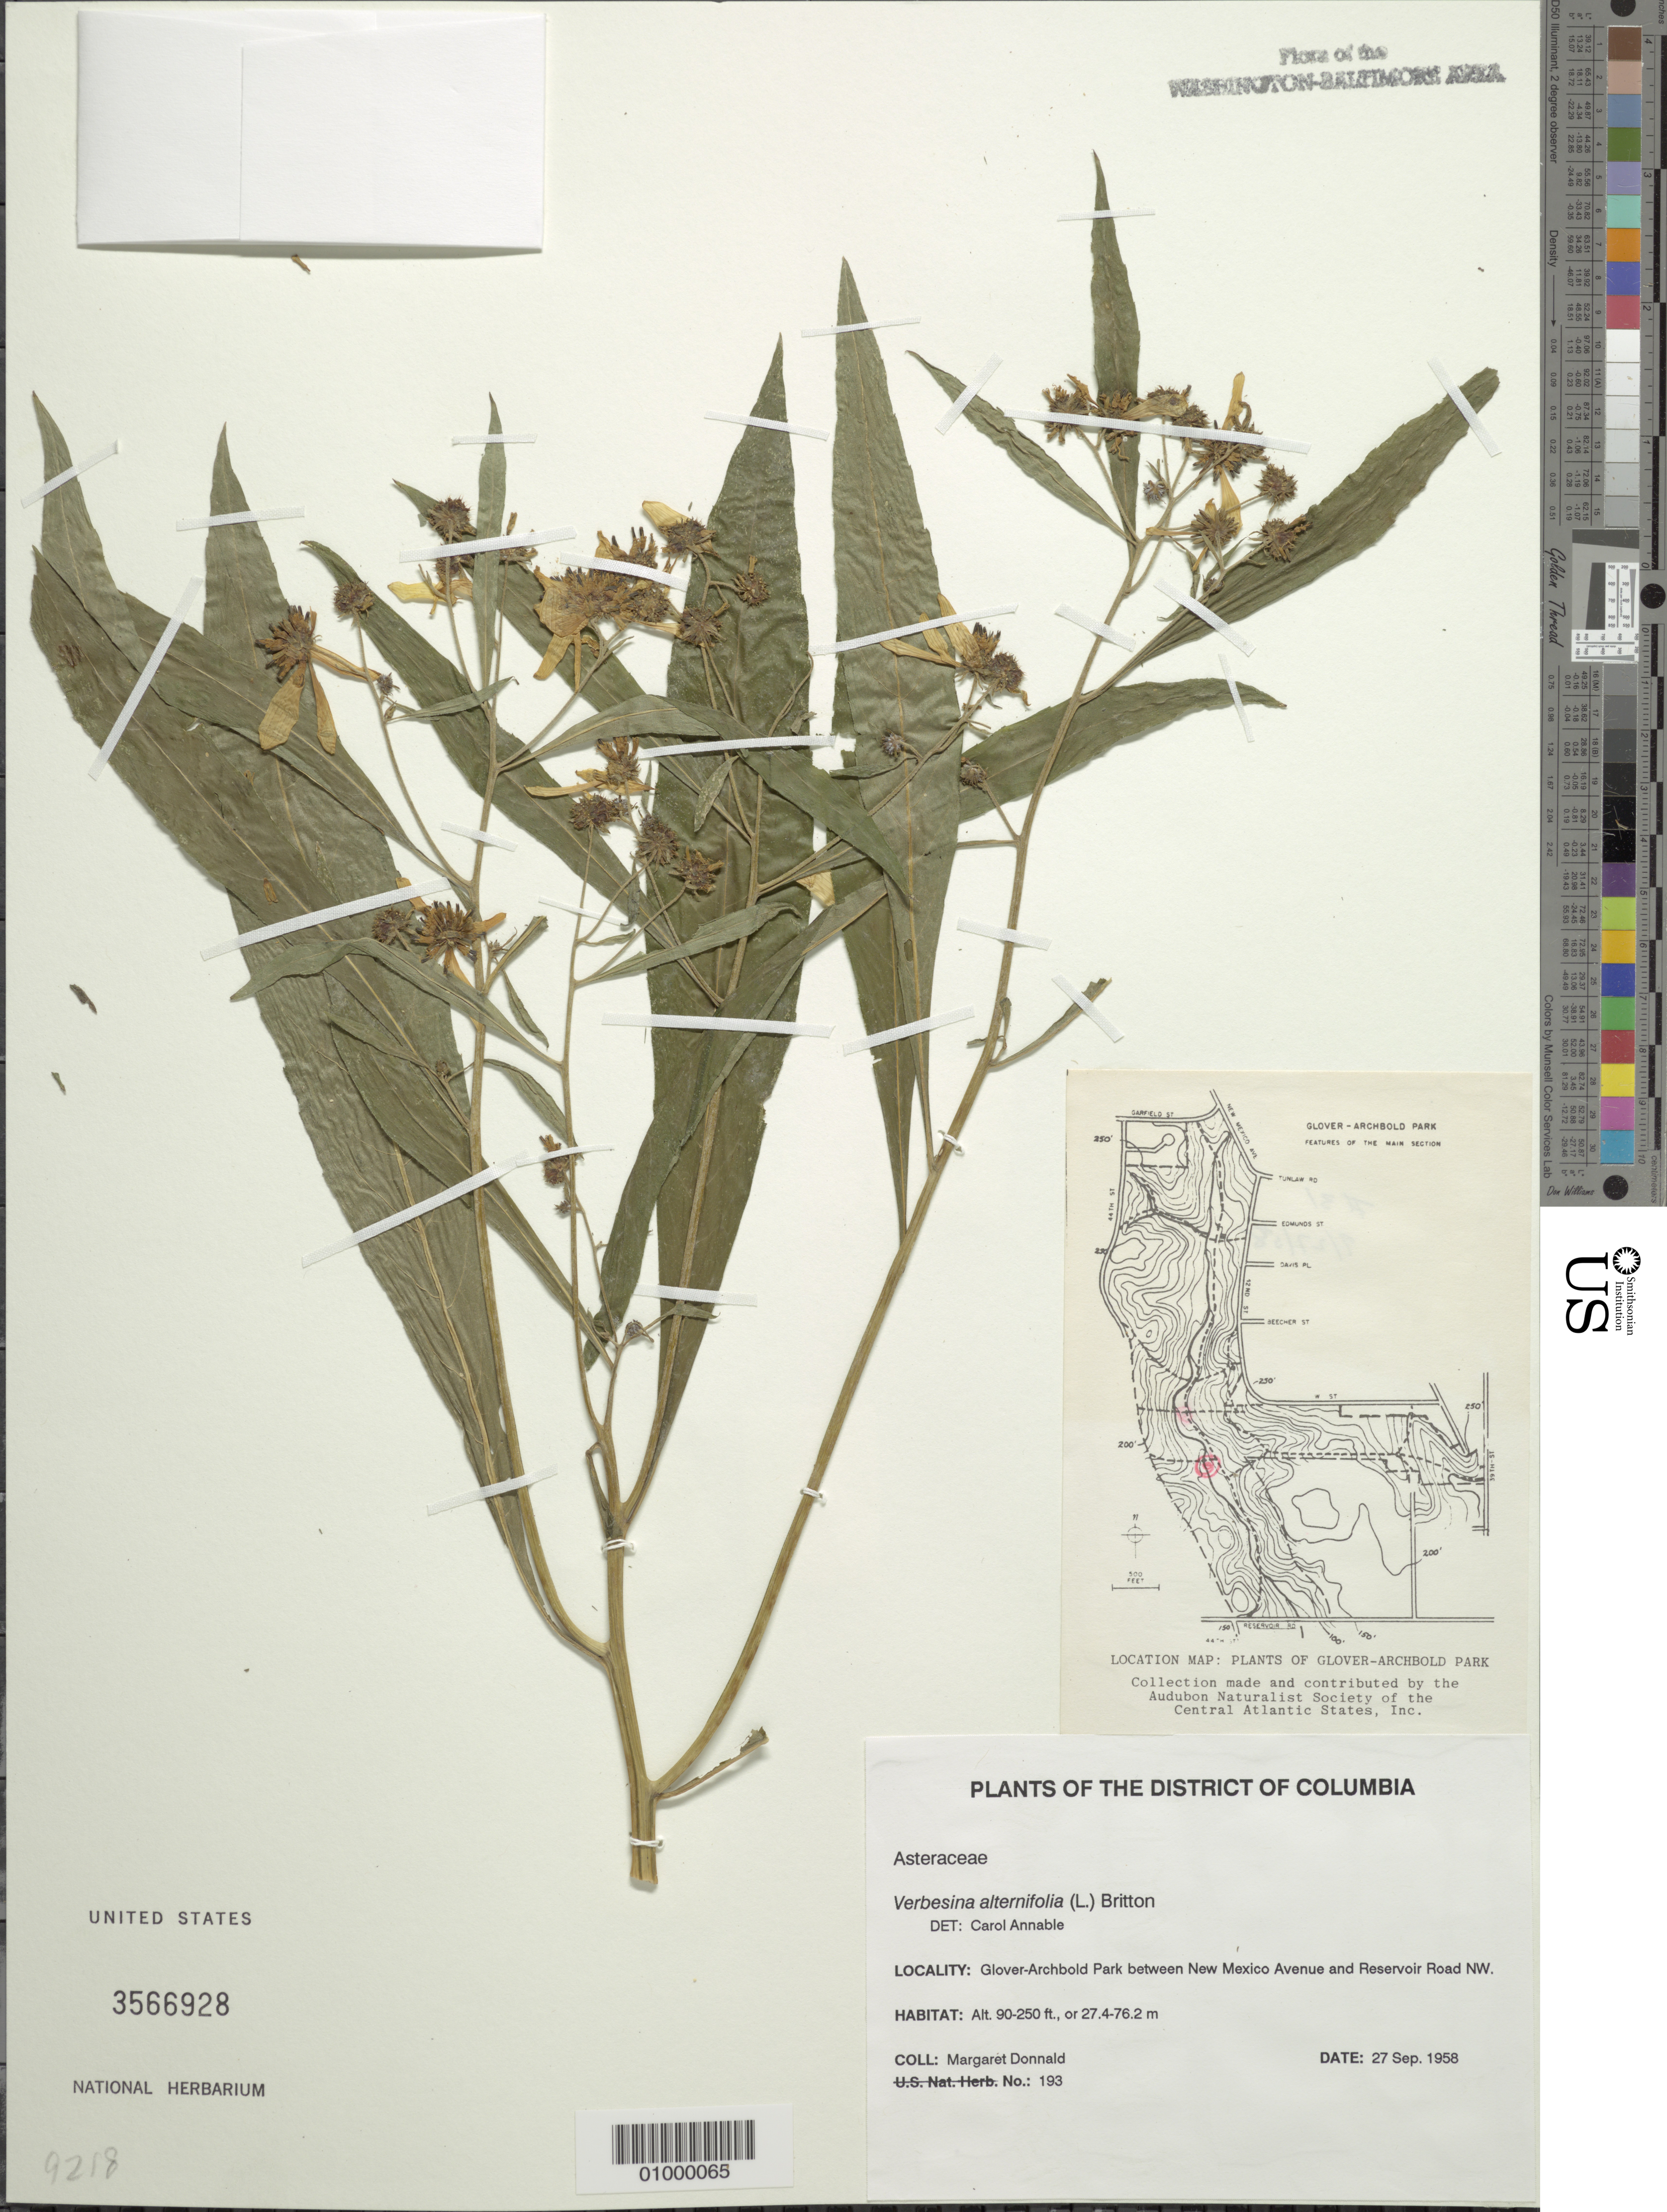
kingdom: Plantae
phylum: Tracheophyta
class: Magnoliopsida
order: Asterales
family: Asteraceae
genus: Verbesina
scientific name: Verbesina alternifolia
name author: (L.) Britton ex Kearney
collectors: M. Donnald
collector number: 193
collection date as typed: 27 Sep 1958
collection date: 1958-09-27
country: United States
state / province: District of Columbia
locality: Glover-Archbold Park between New Mexico Avenue and Reservoir Road NW.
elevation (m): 27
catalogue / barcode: US 3566928